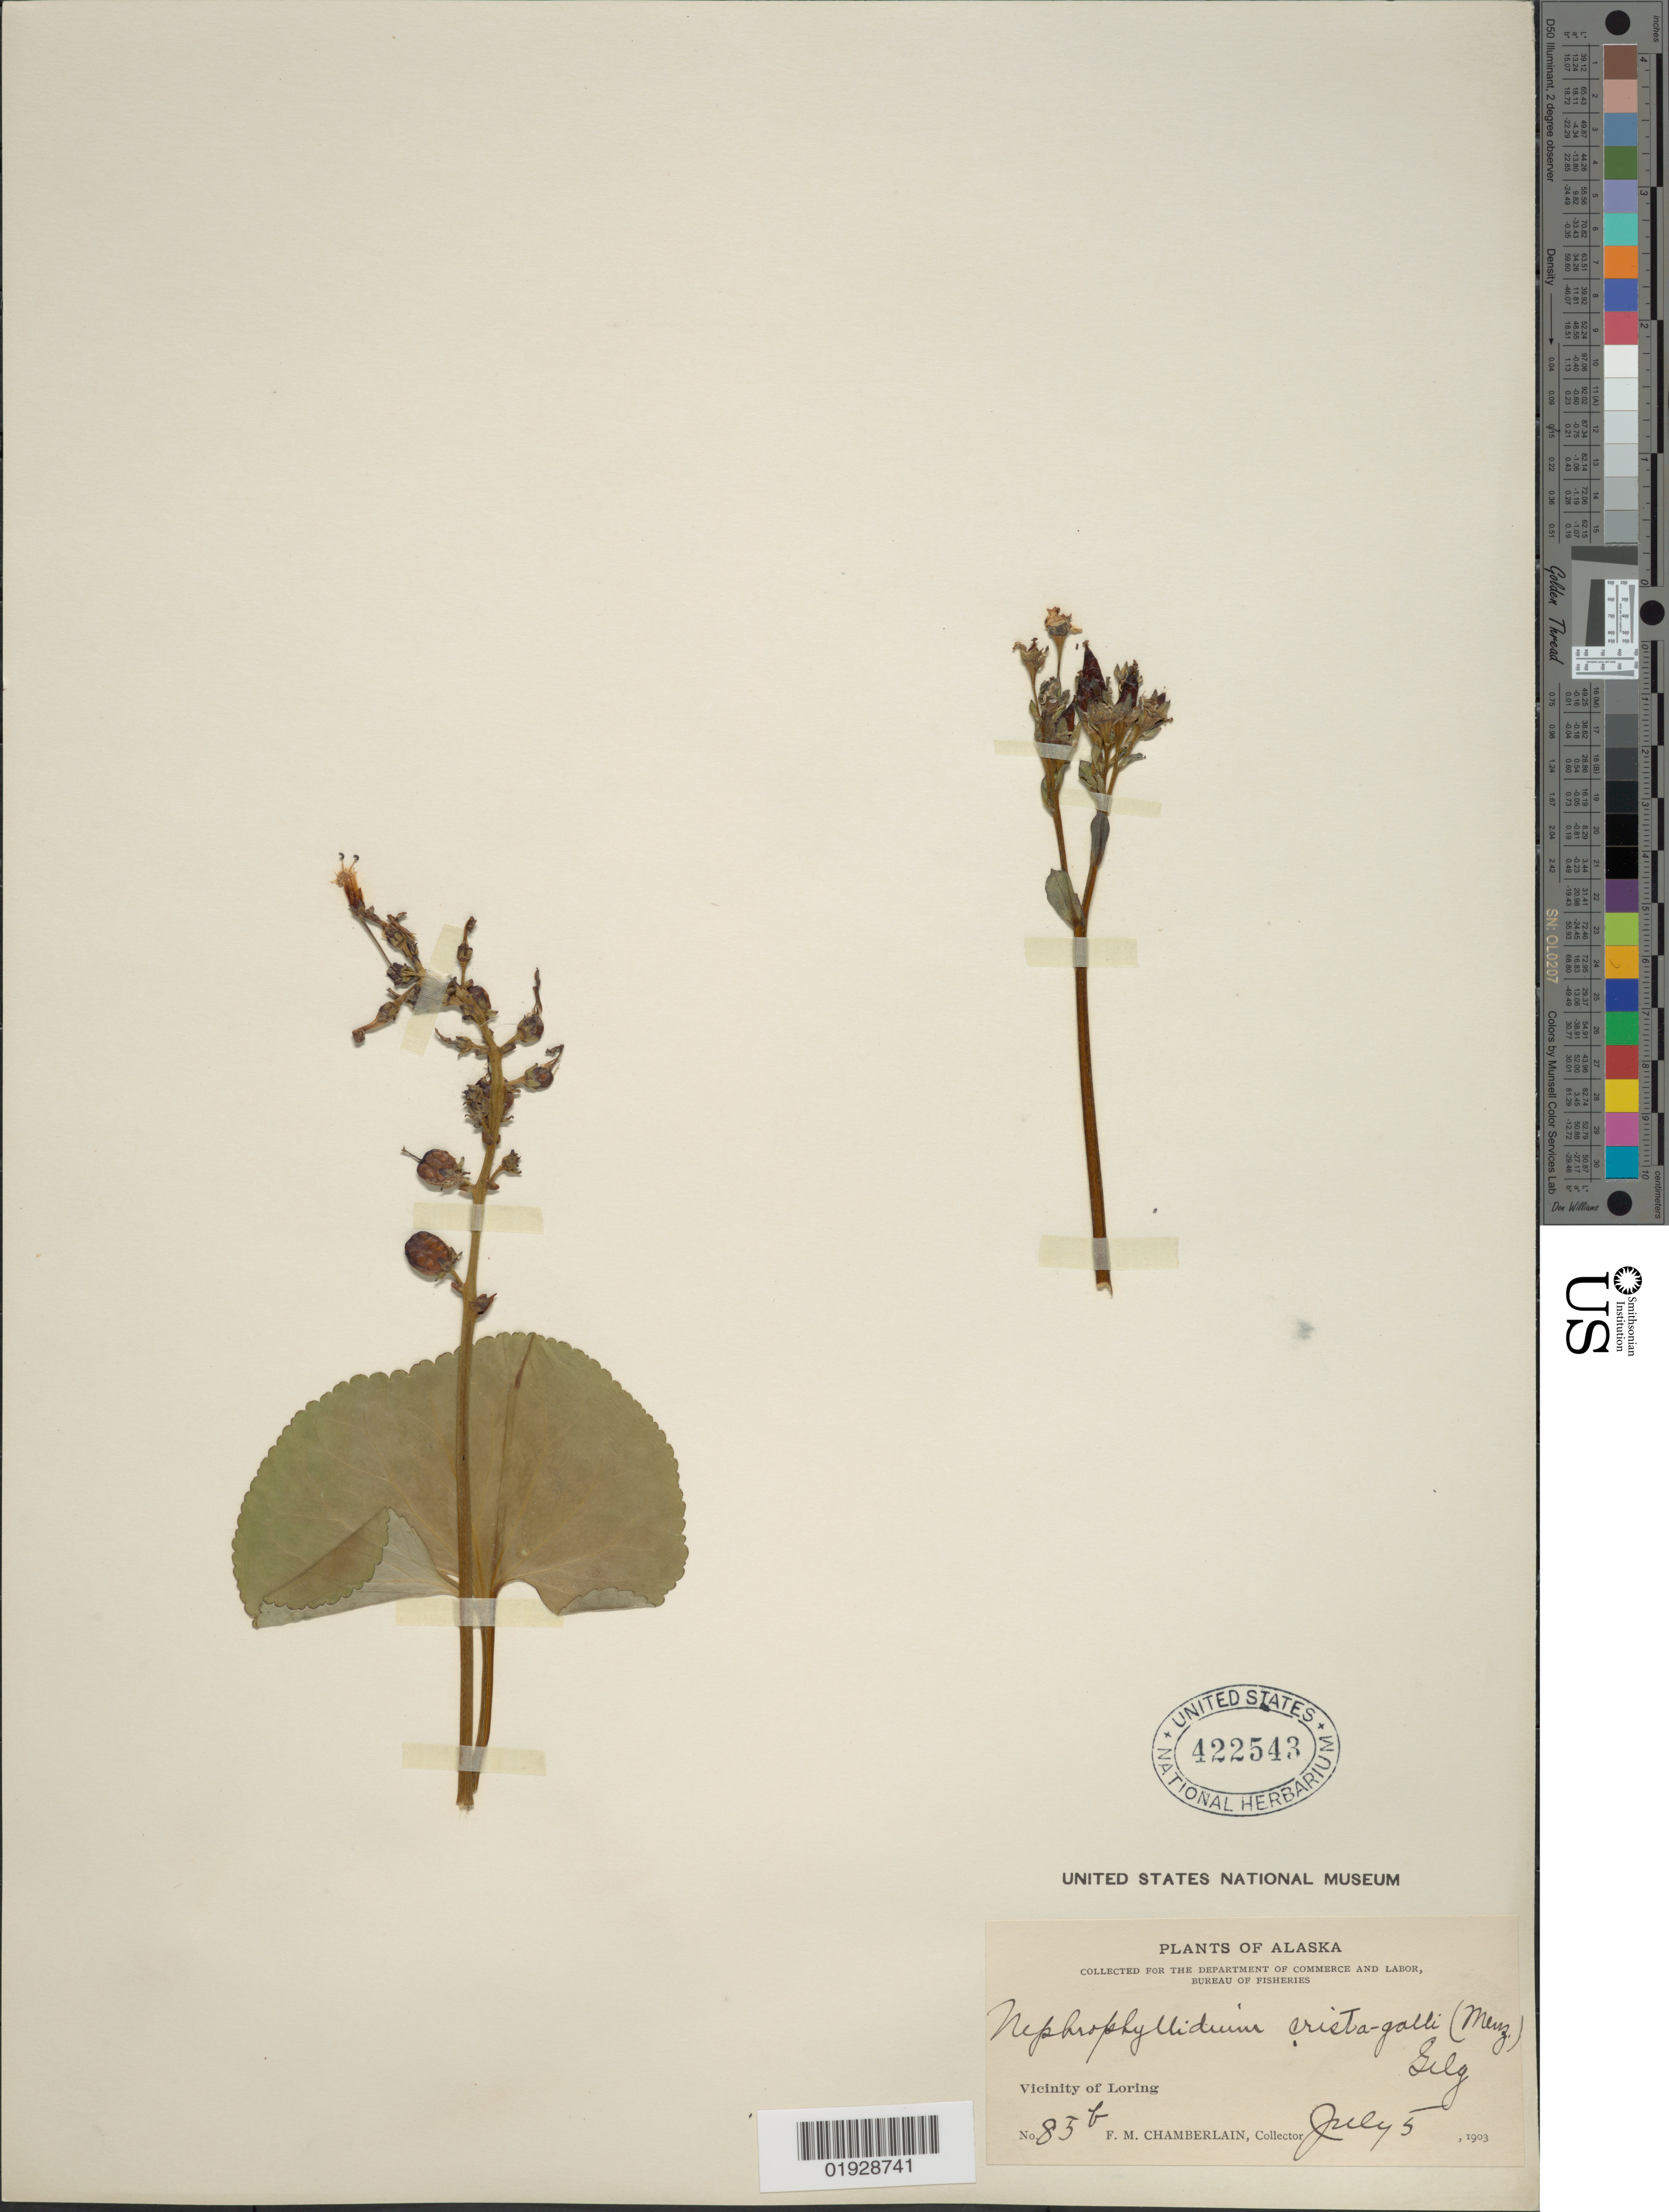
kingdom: Plantae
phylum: Tracheophyta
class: Magnoliopsida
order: Asterales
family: Menyanthaceae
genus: Nephrophyllidium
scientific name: Nephrophyllidium crista-galli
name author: (Menzies ex Hook.) Gilg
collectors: F. Chamberlain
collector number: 58b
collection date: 1903-07-05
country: United States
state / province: Alaska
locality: Vicinity of Loring.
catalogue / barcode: US 422543